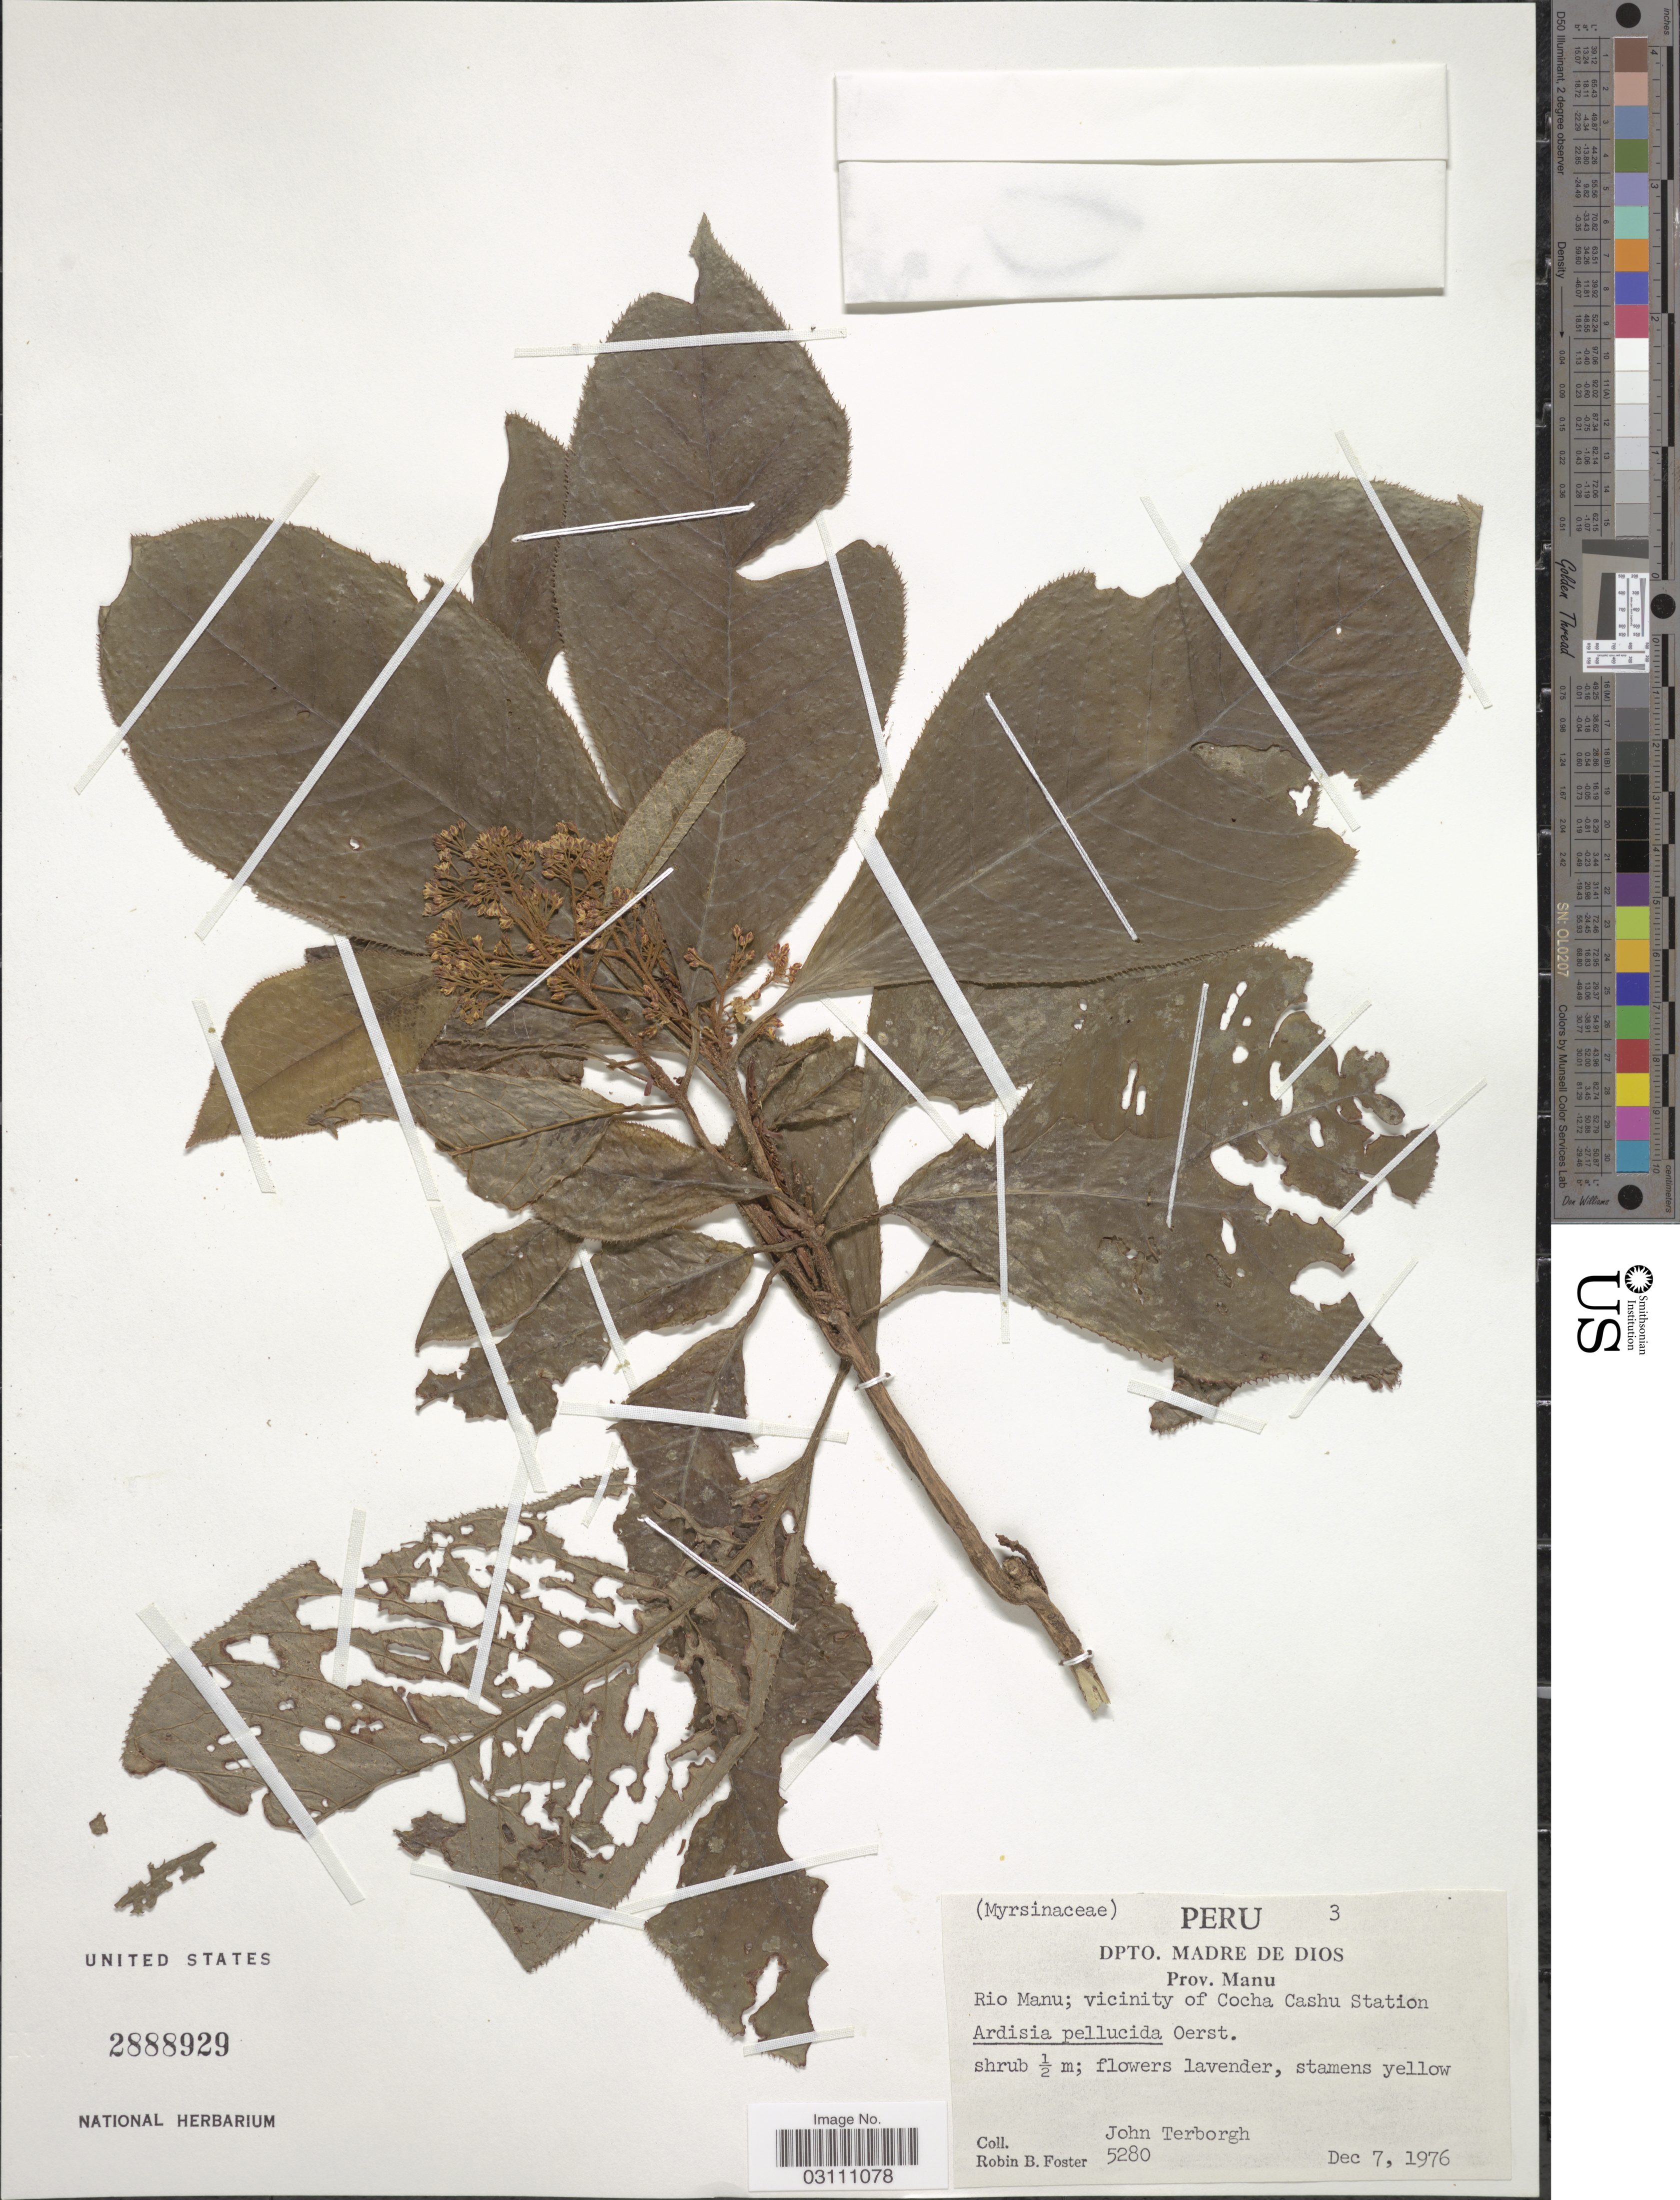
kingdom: Plantae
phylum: Tracheophyta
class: Magnoliopsida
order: Ericales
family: Primulaceae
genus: Ardisia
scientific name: Ardisia pellucida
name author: Oerst.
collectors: J. Terborgh & R. B. Foster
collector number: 5280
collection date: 1976-12-07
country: Peru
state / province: Madre de Dios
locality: Dpto. Madre de Dios. Prov. Manu. Rio Manu; vicinity of Cocha Cashu Station.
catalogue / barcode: US 2888929